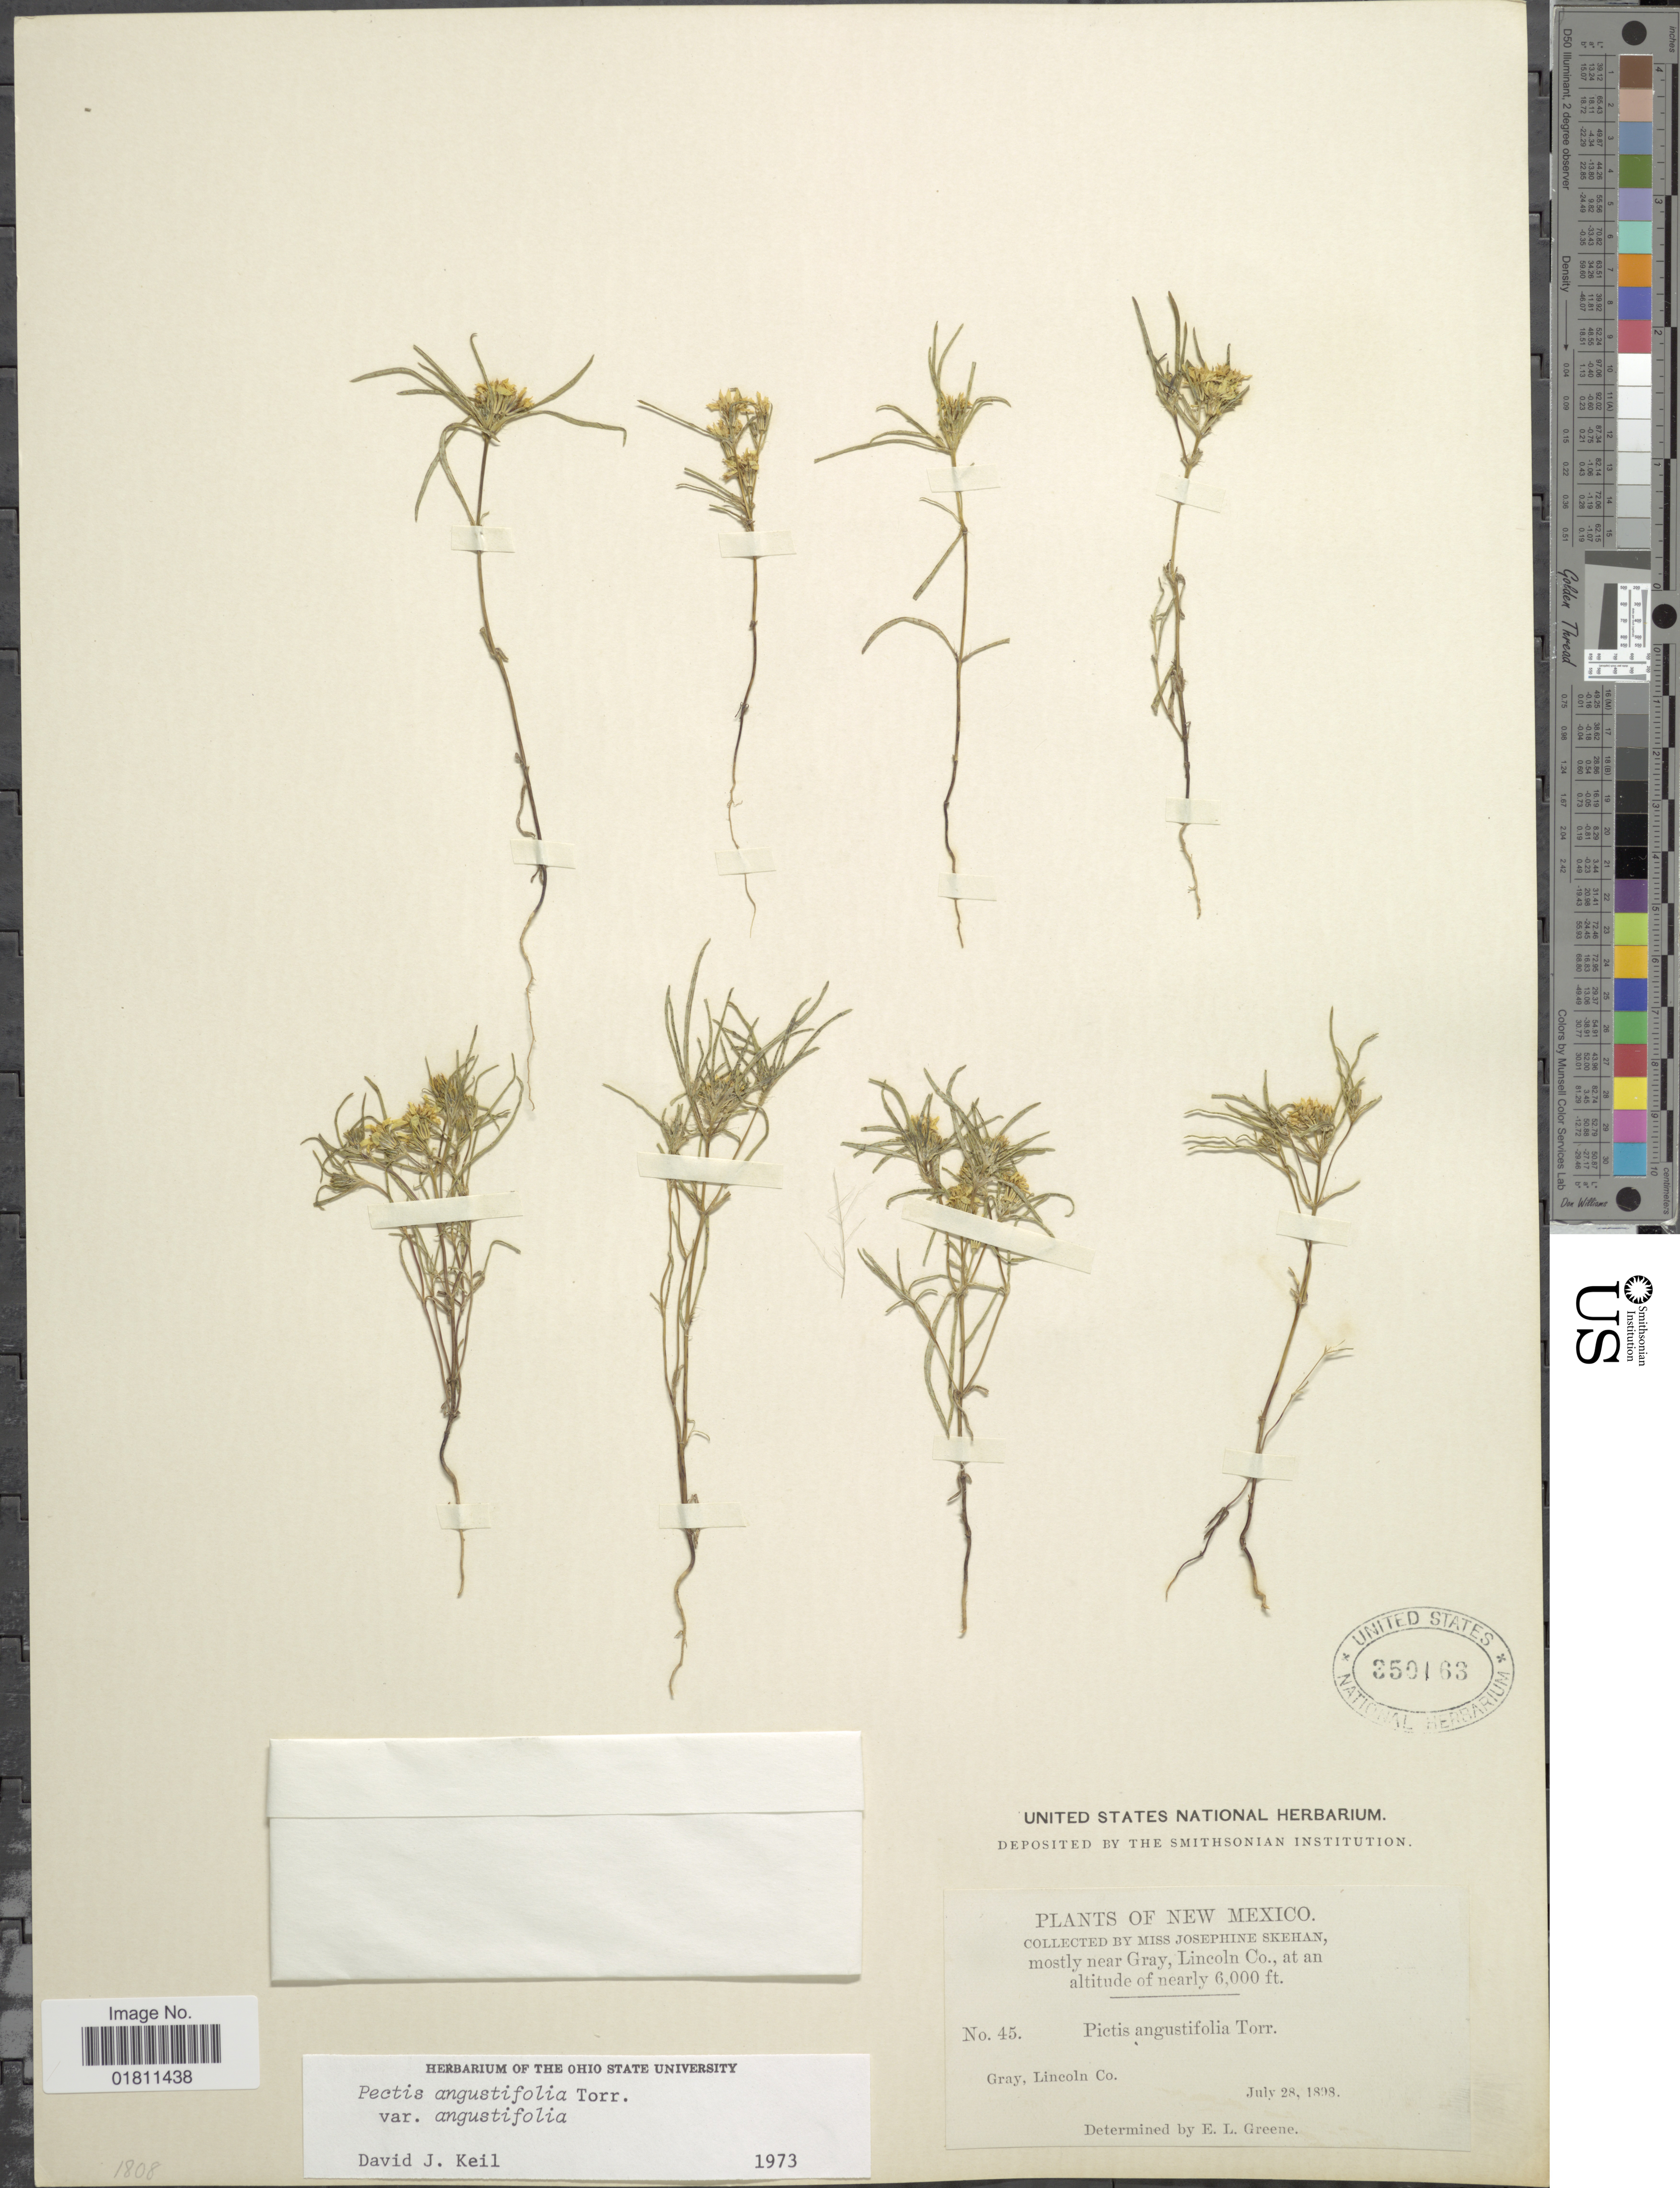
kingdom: Plantae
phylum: Tracheophyta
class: Magnoliopsida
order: Asterales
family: Asteraceae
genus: Pectis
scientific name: Pectis angustifolia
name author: Torr.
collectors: J. Skehan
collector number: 45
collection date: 1898-07-28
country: United States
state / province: New Mexico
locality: New Mexico, mostly near Gray, Lincoln Co. Gray, Lincoln Co.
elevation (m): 1829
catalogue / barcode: US 350163